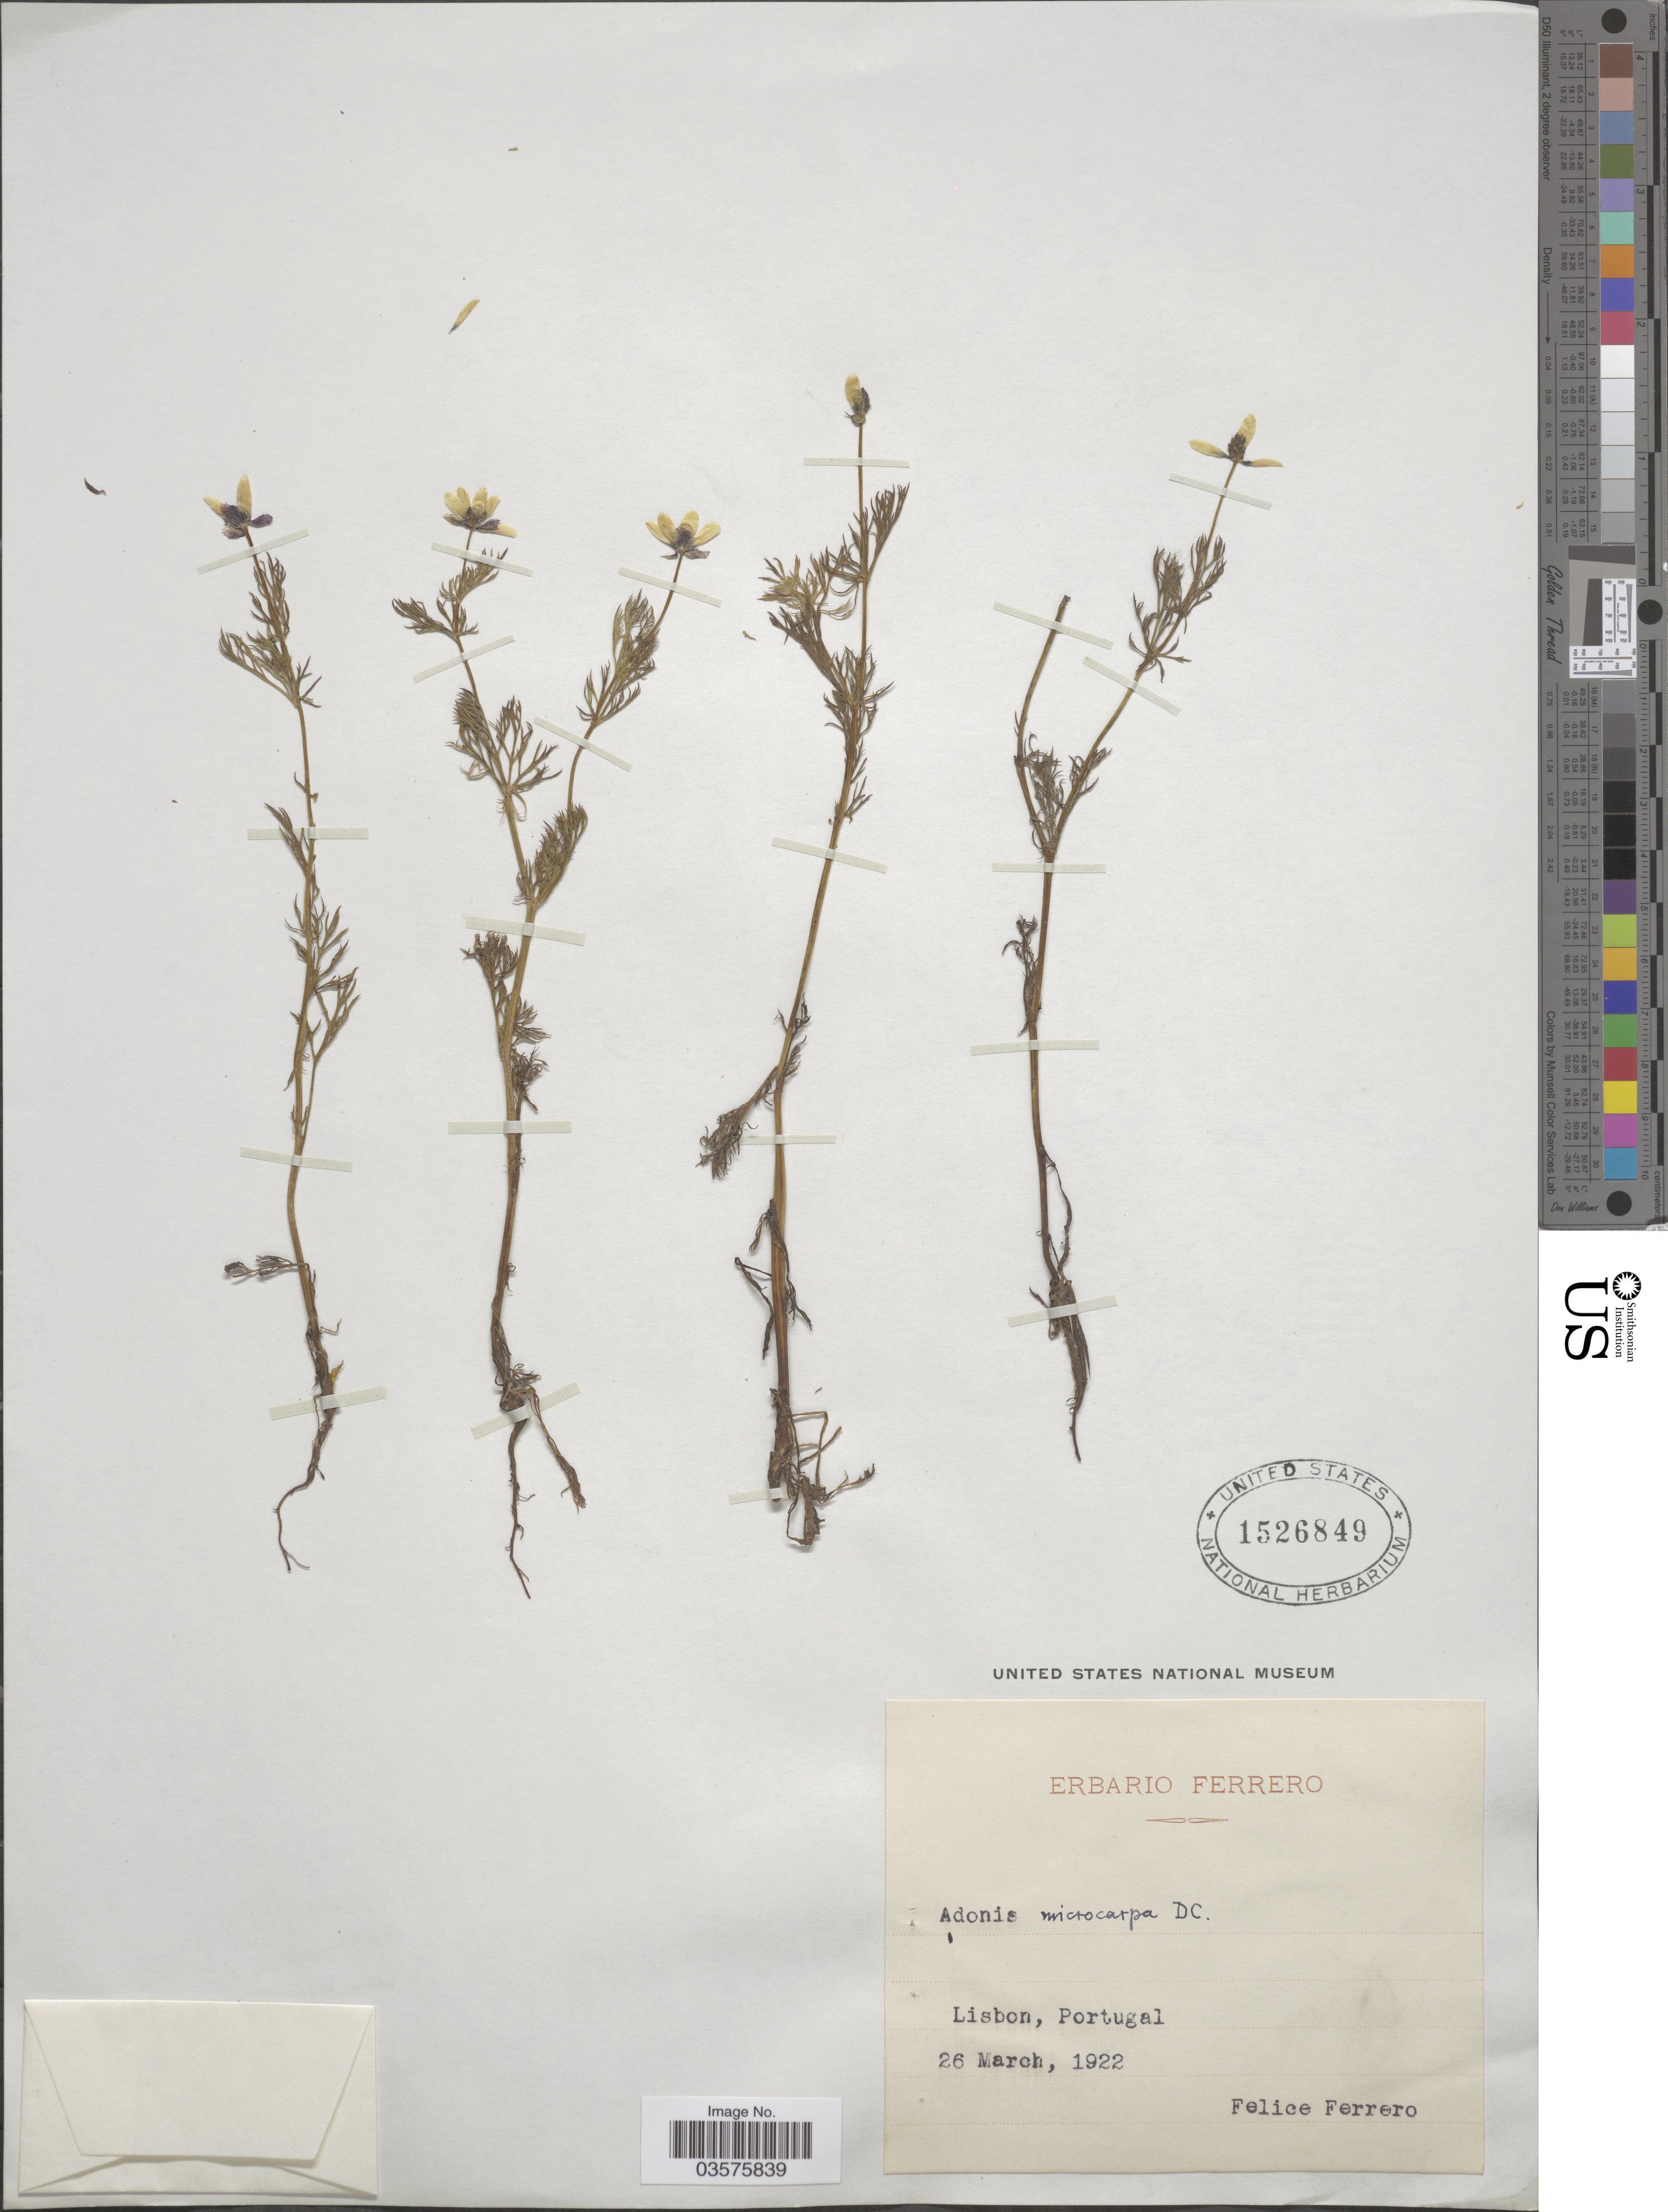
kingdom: Plantae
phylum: Tracheophyta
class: Magnoliopsida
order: Ranunculales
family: Ranunculaceae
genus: Adonis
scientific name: Adonis microcarpa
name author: DC.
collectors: F. Ferrero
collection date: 1922-03-26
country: Portugal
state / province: Lisboa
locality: Lisbon.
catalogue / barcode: US 1526849